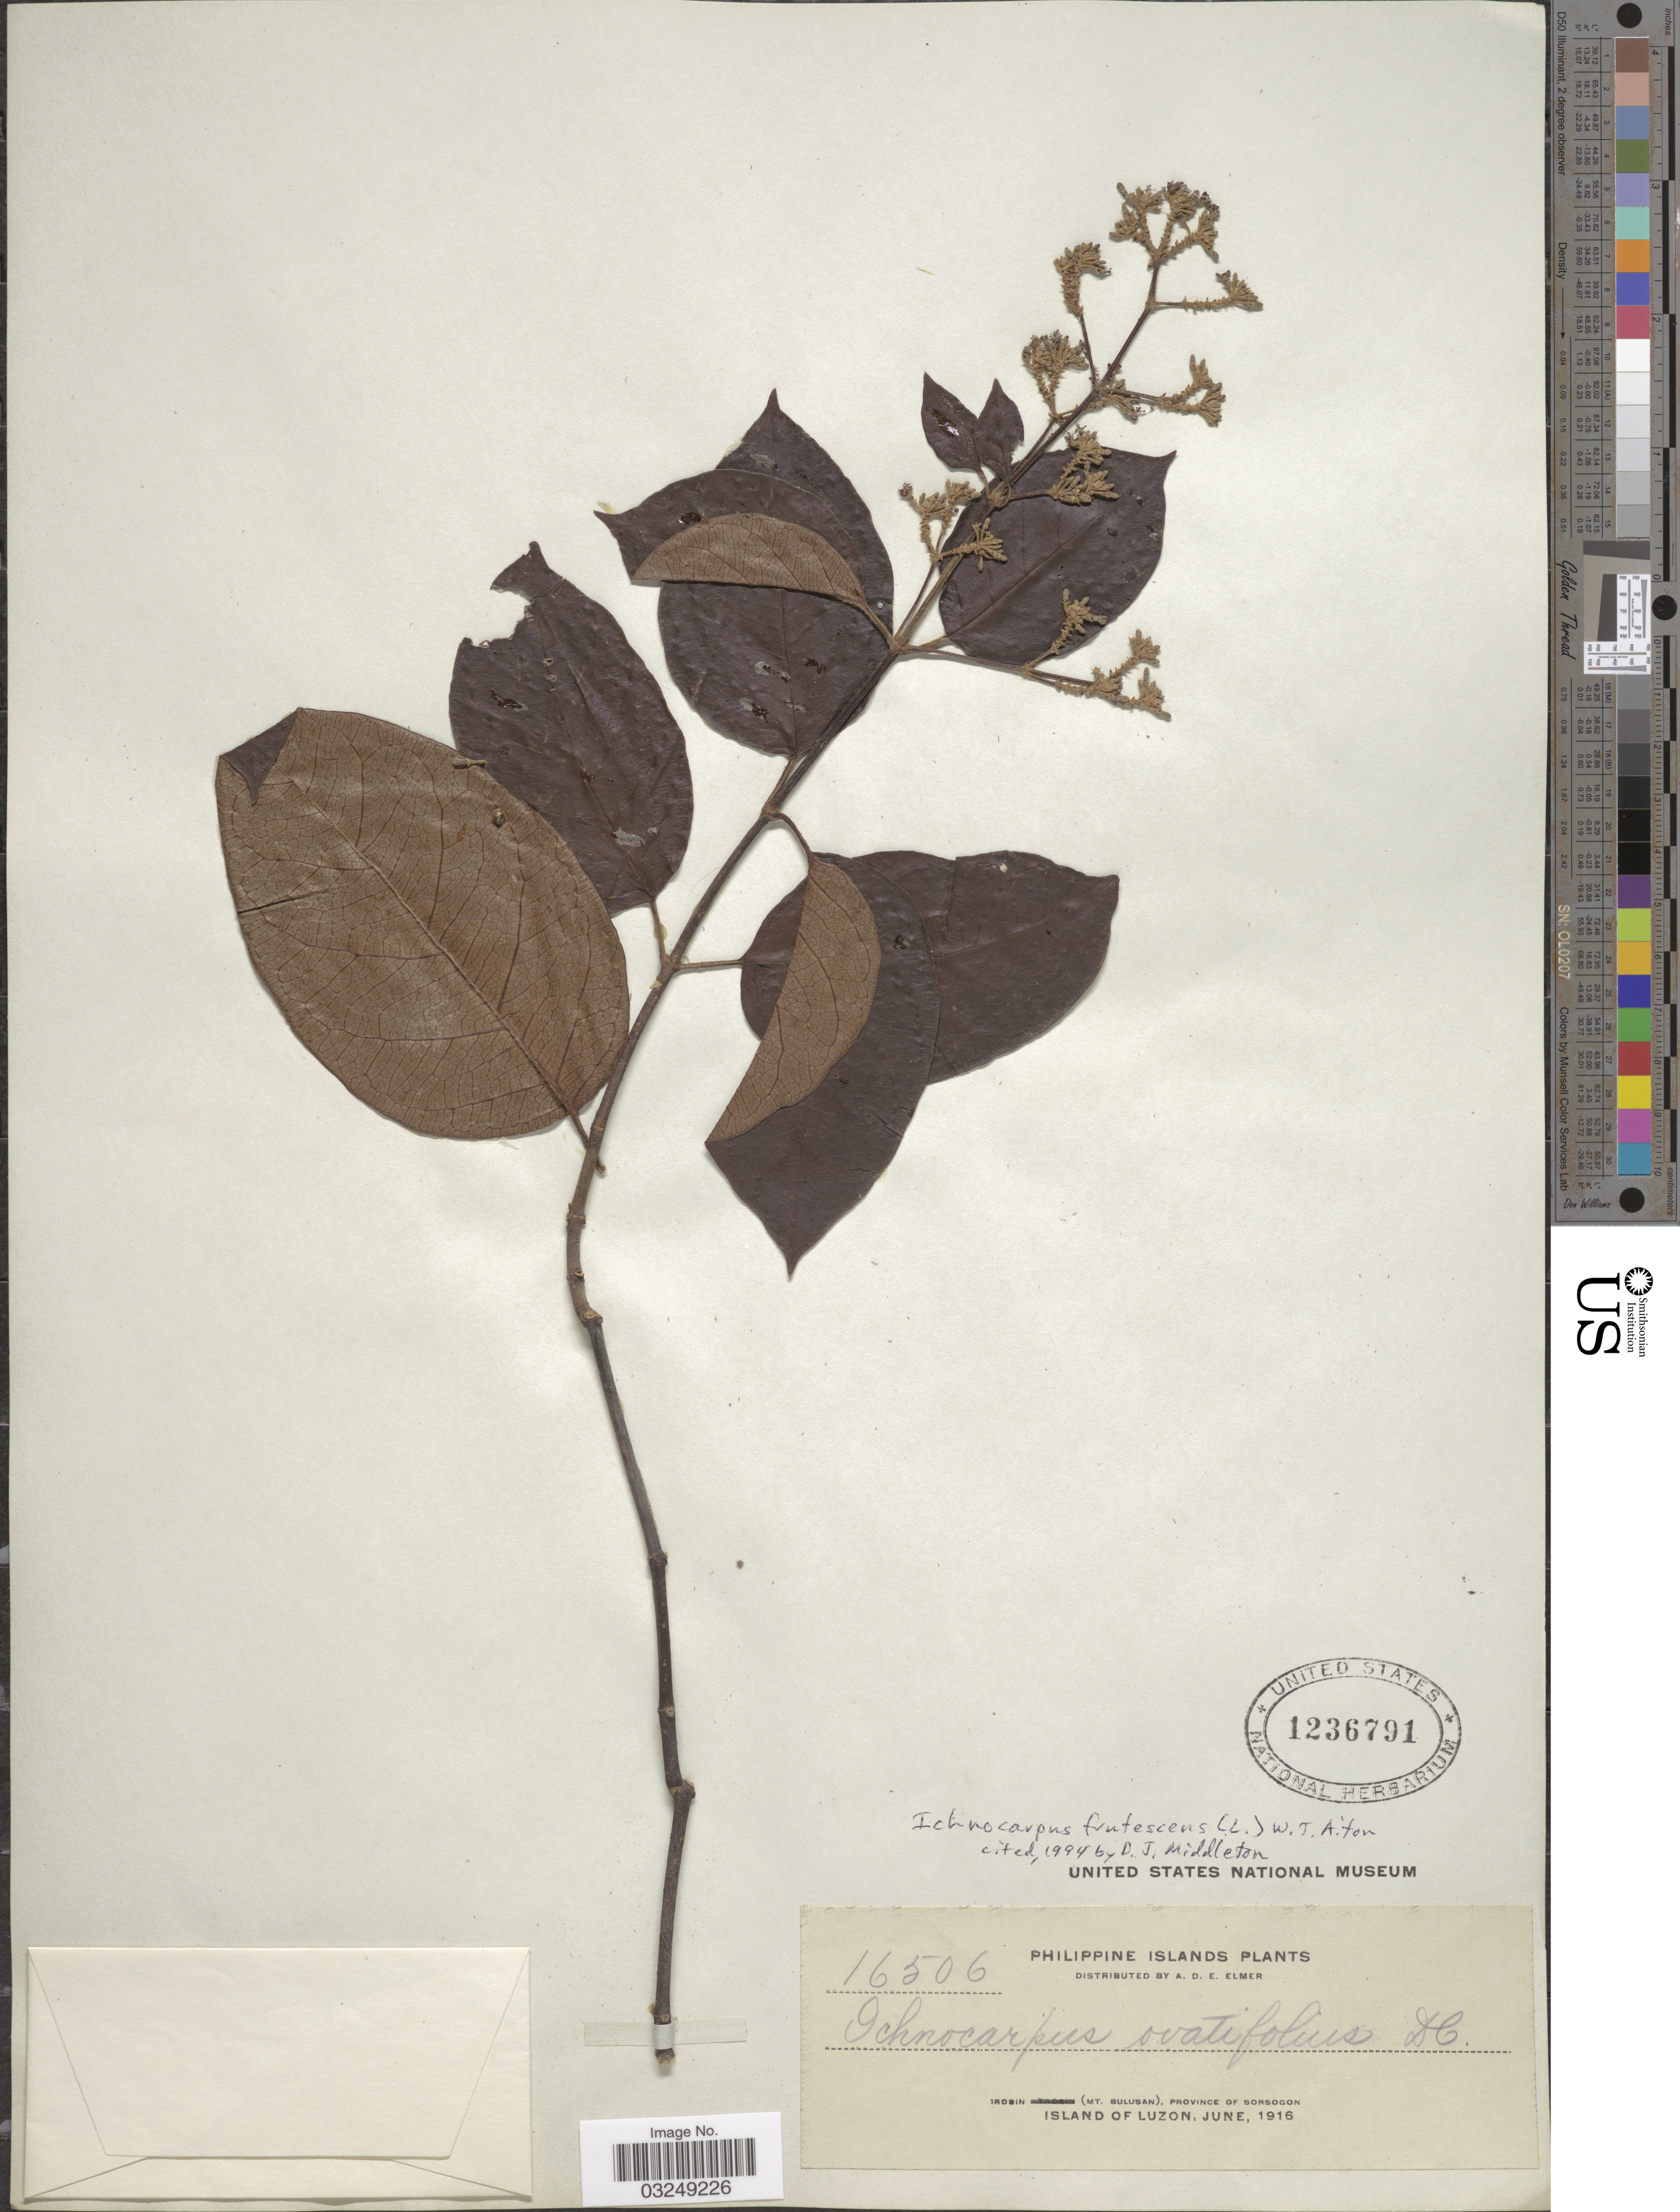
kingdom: Plantae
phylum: Tracheophyta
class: Magnoliopsida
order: Gentianales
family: Apocynaceae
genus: Ichnocarpus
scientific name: Ichnocarpus frutescens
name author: (L.) W.T. Aiton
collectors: A. D. E. Elmer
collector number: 16506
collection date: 1916-06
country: Philippines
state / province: Bicol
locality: Philippine Islands. Irosin (Mt. Bulusan), Province of Sorsogon. Island of Luzon.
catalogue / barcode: US 1236791